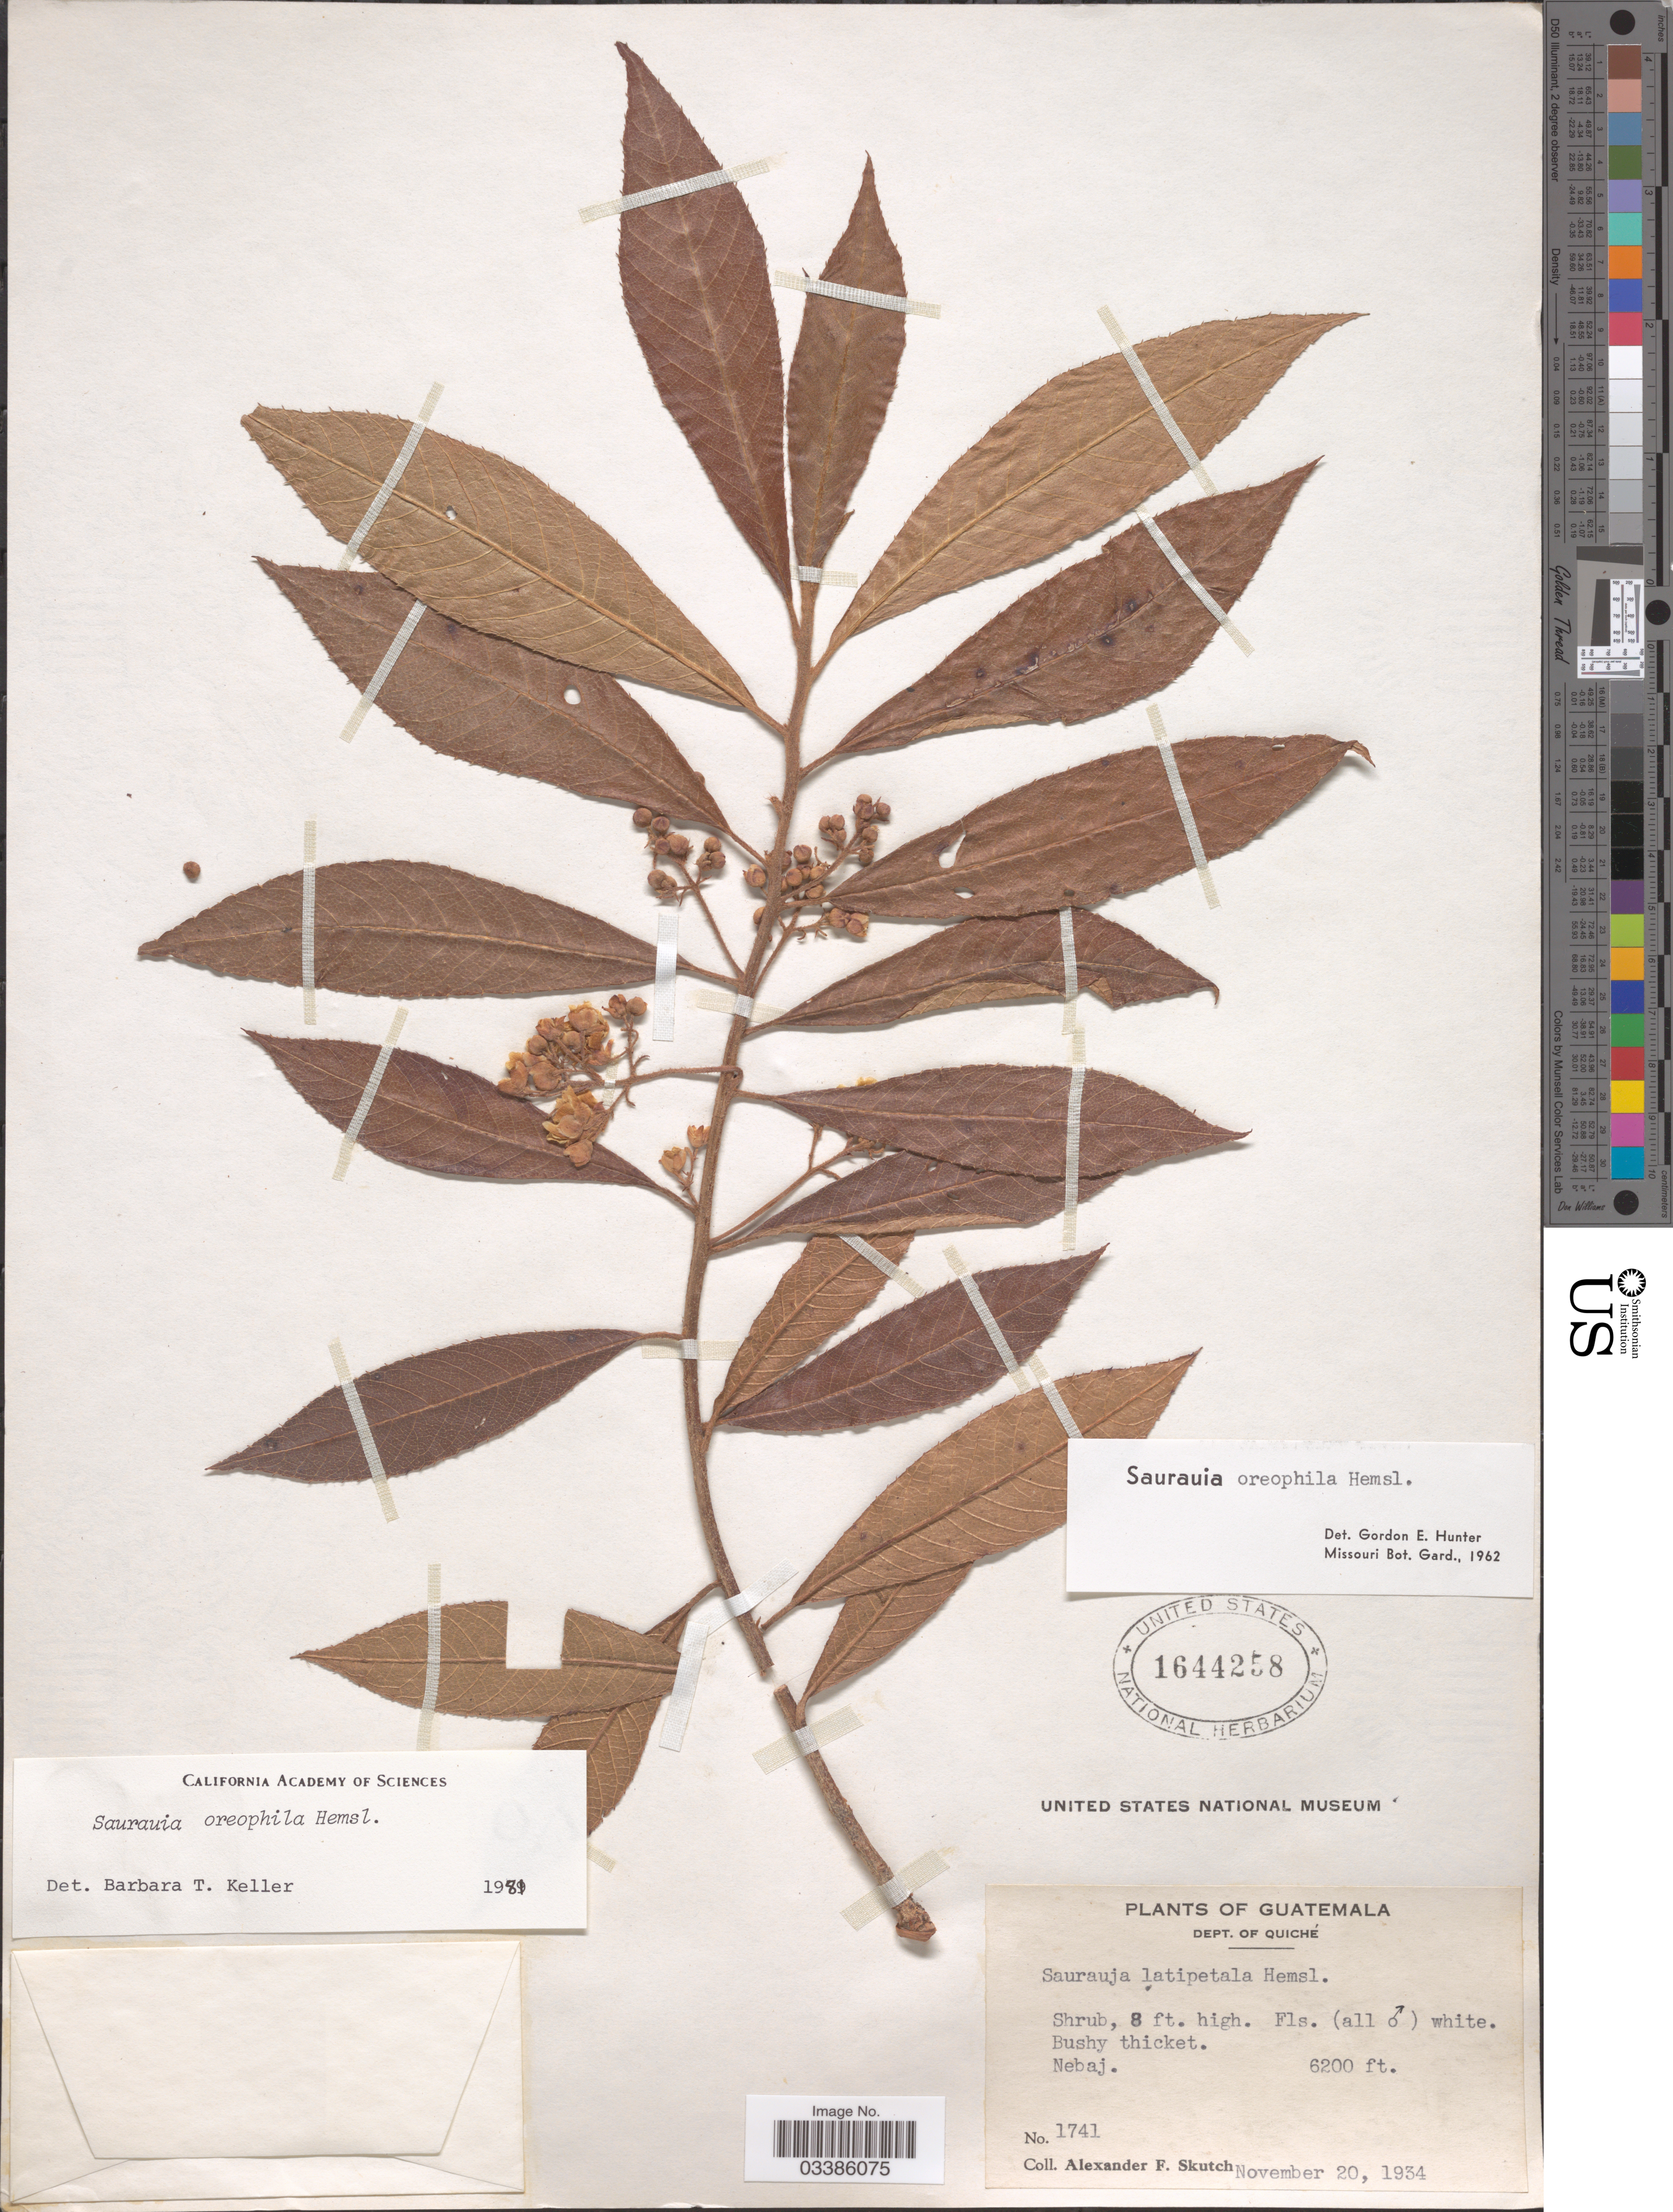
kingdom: Plantae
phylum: Tracheophyta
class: Magnoliopsida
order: Ericales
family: Actinidiaceae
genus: Saurauia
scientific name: Saurauia oreophila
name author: Hemsl.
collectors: A. F. Skutch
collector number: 1741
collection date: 1934-11-20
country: Guatemala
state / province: El Quiché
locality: Dept. of Quiché. Nebaj.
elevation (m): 1890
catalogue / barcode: US 1644258